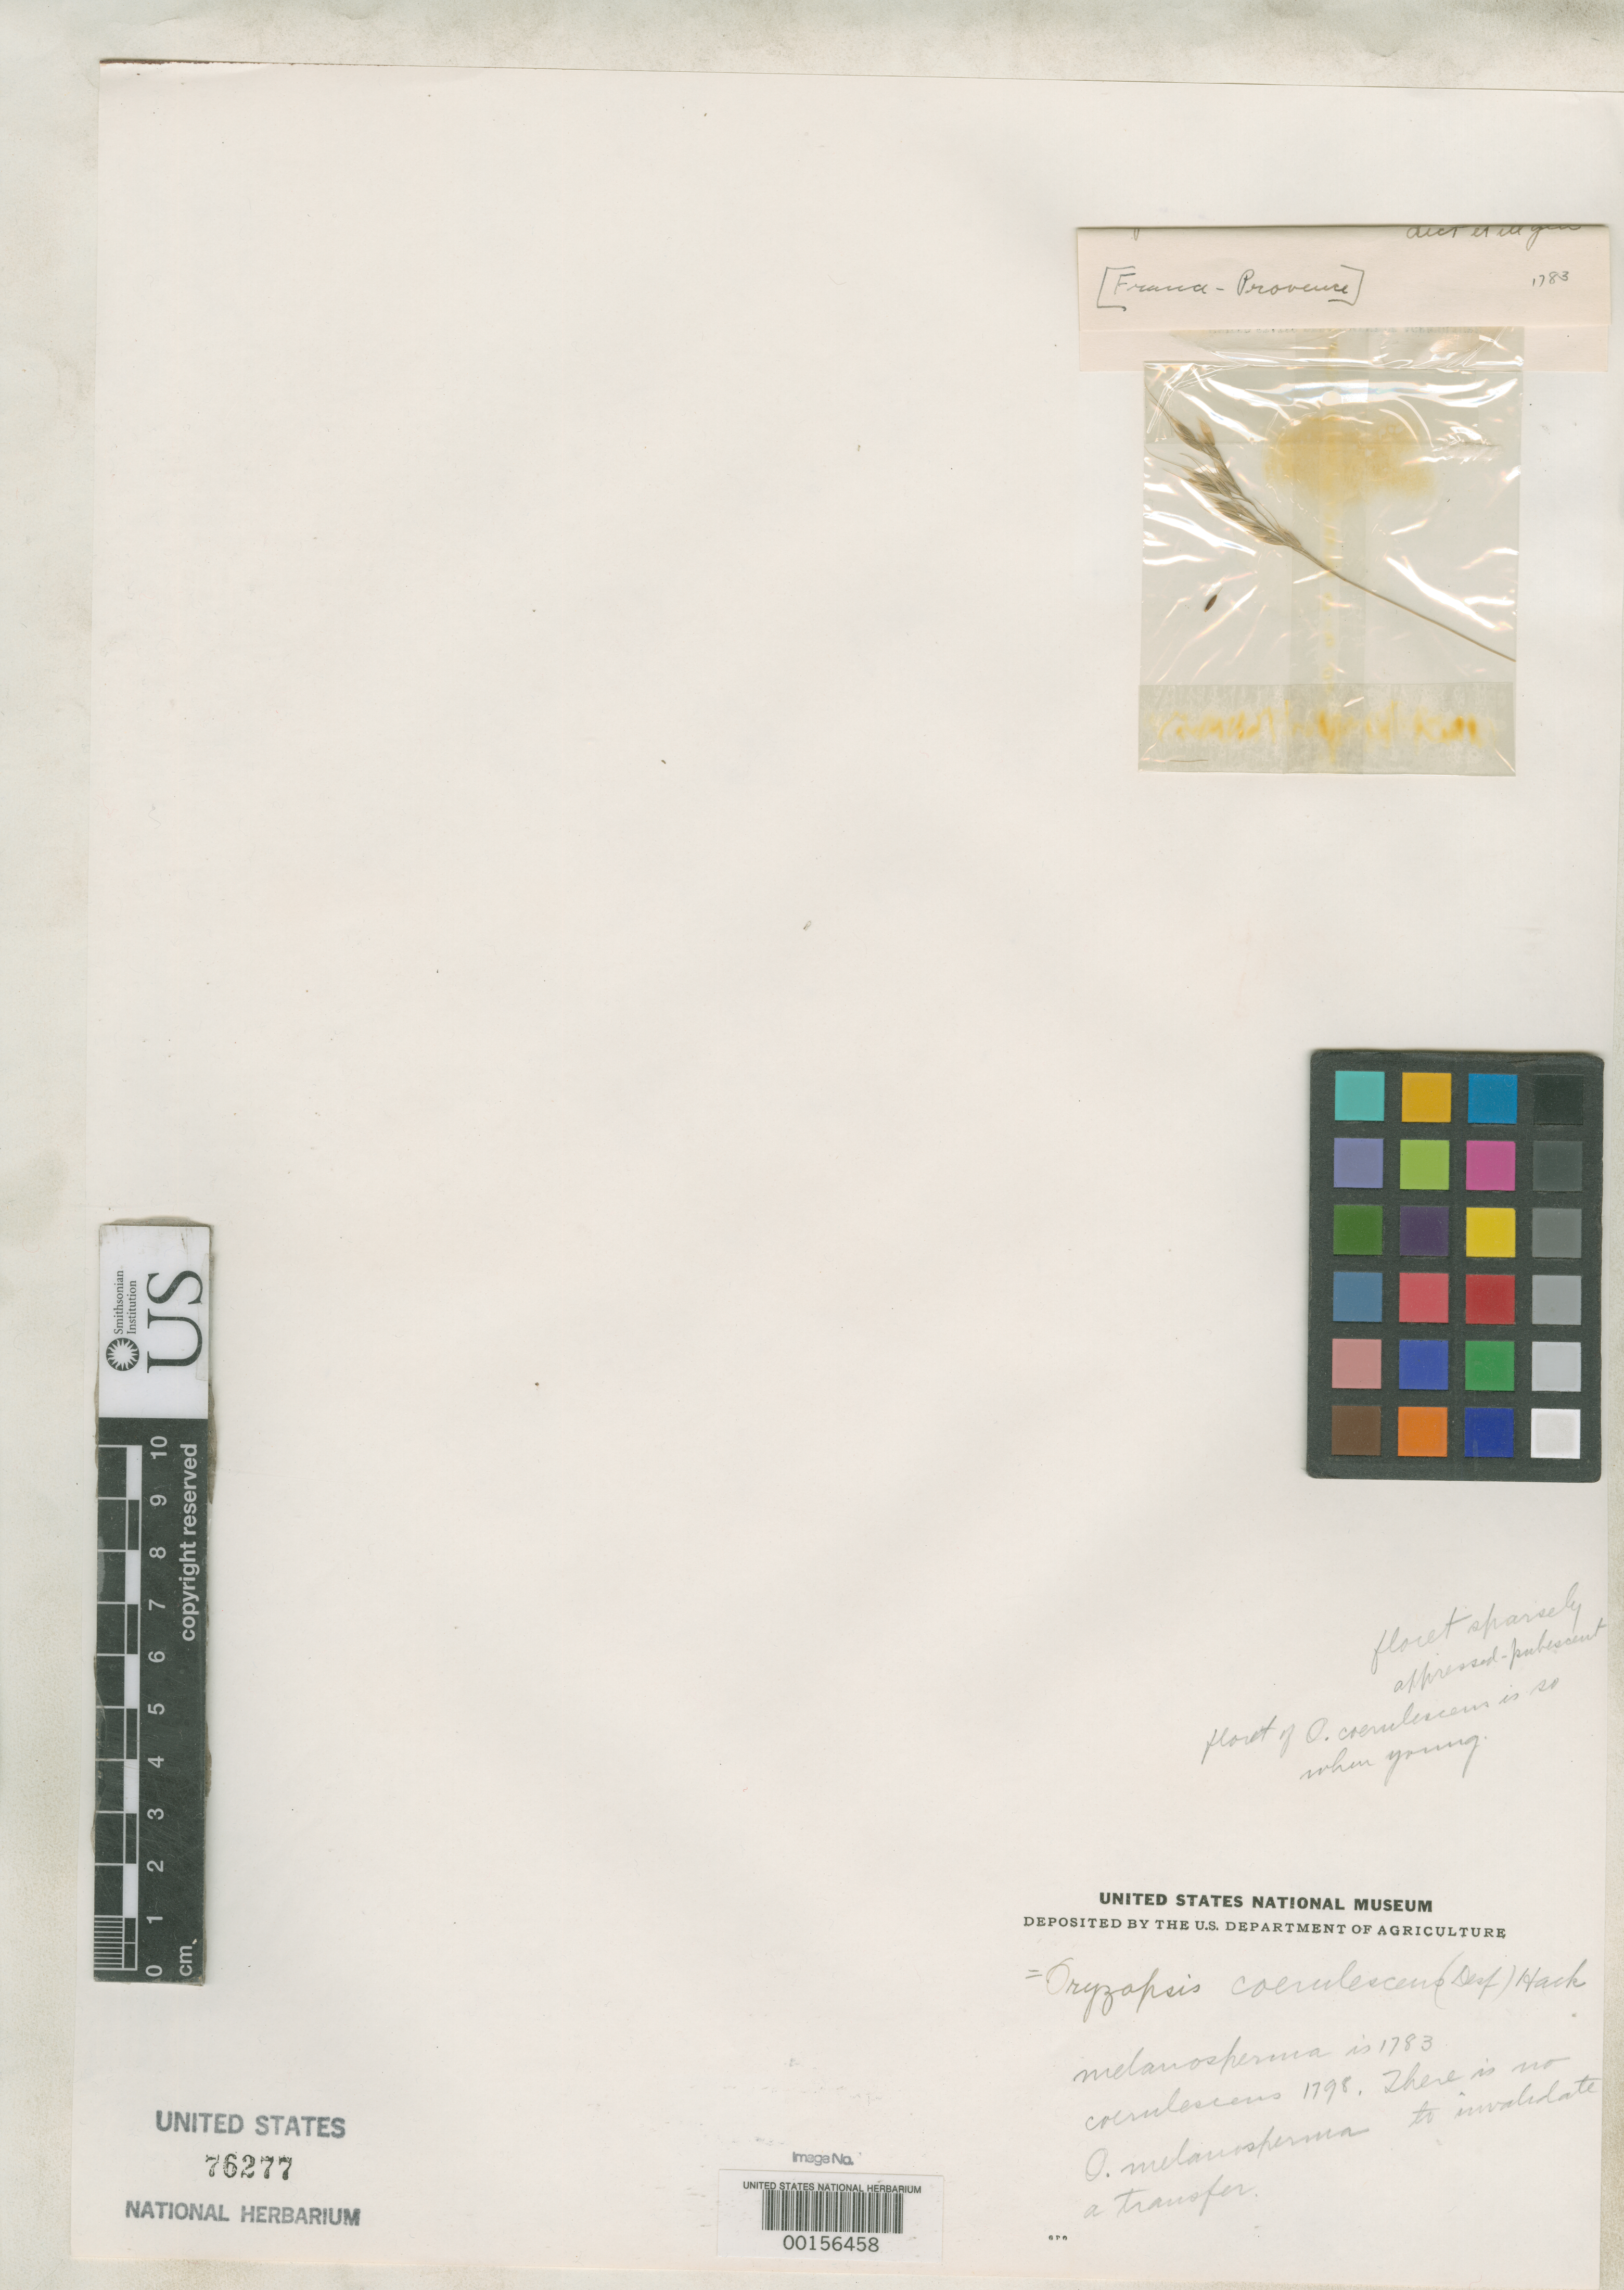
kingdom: Plantae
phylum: Tracheophyta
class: Liliopsida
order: Poales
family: Poaceae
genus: Agrostis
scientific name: Agrostis melanosperma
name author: Lam.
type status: Type Fragment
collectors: J. B. A. Lamarck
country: France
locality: Provence.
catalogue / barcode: US 76277